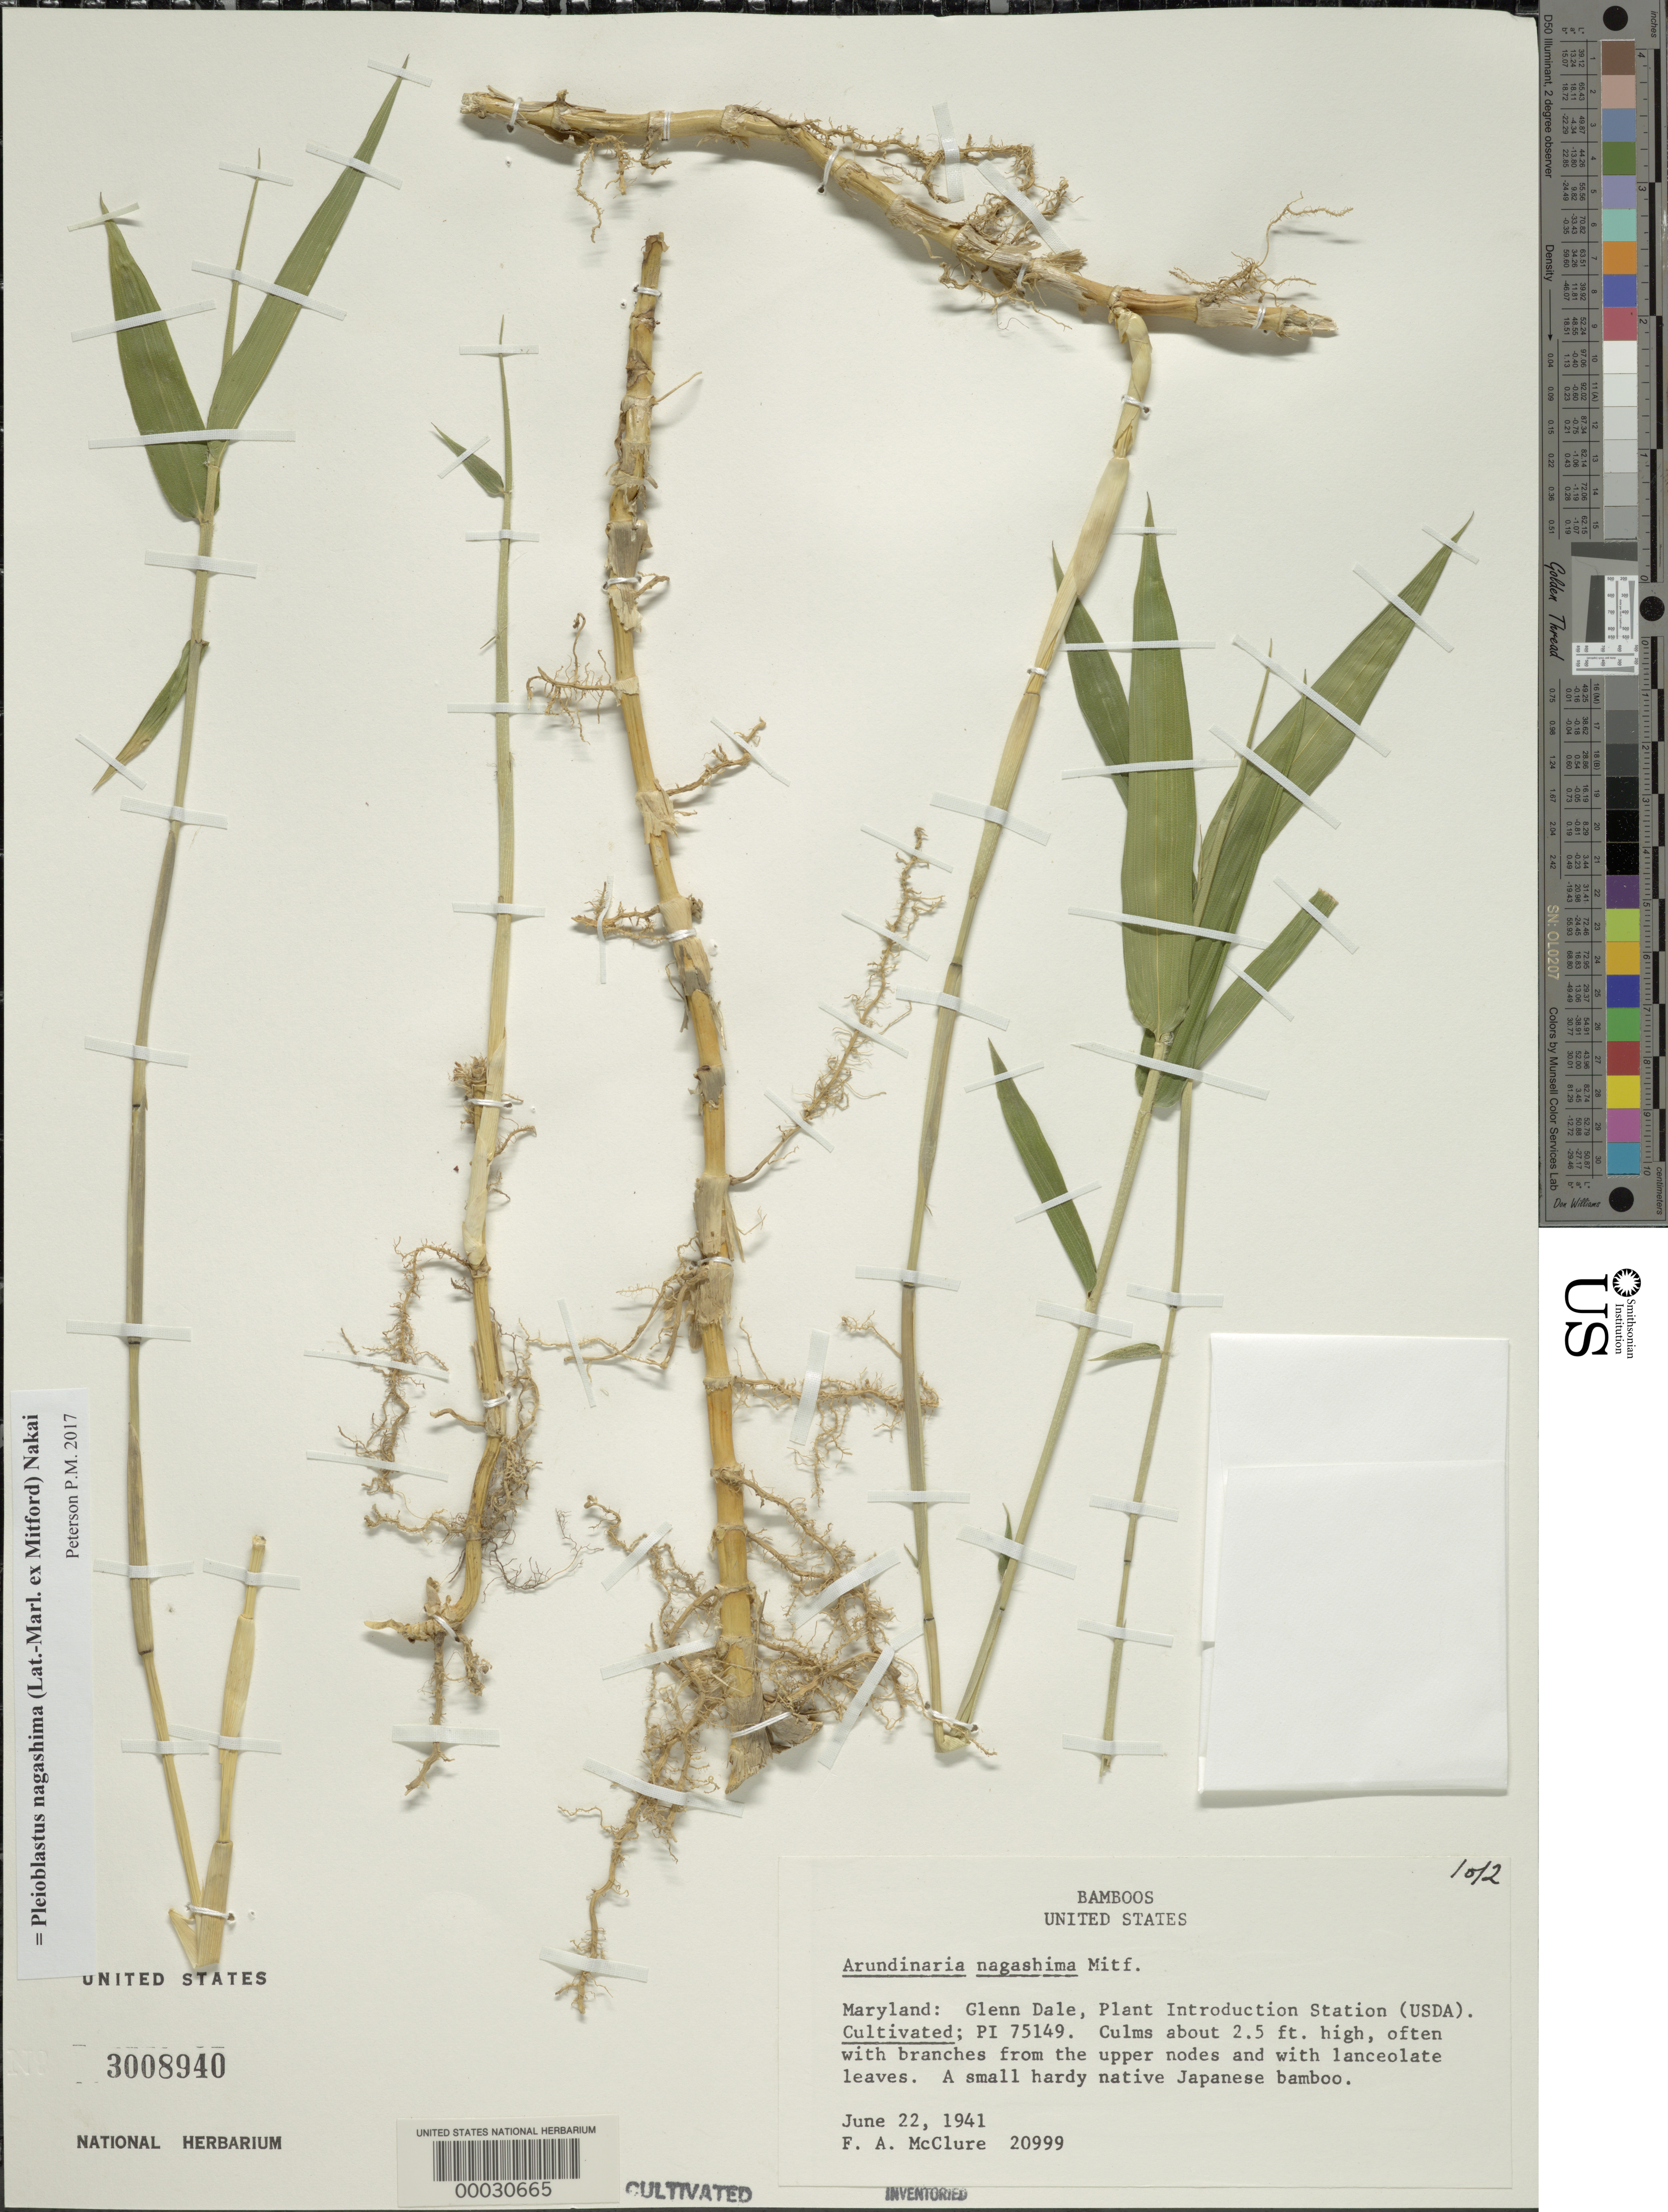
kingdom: Plantae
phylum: Tracheophyta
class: Liliopsida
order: Poales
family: Poaceae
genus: Pleioblastus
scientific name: Pleioblastus nagashima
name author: (Lat.-Marl. & Mitford) Nakai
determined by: Poaceae Reorganization Project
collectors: F. A. McClure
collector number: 20999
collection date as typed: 22 Jun 1941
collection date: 1941-06-22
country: United States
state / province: Maryland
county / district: Prince George's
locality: Usda plant introduction station - glenn dale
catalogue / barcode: US 3008940